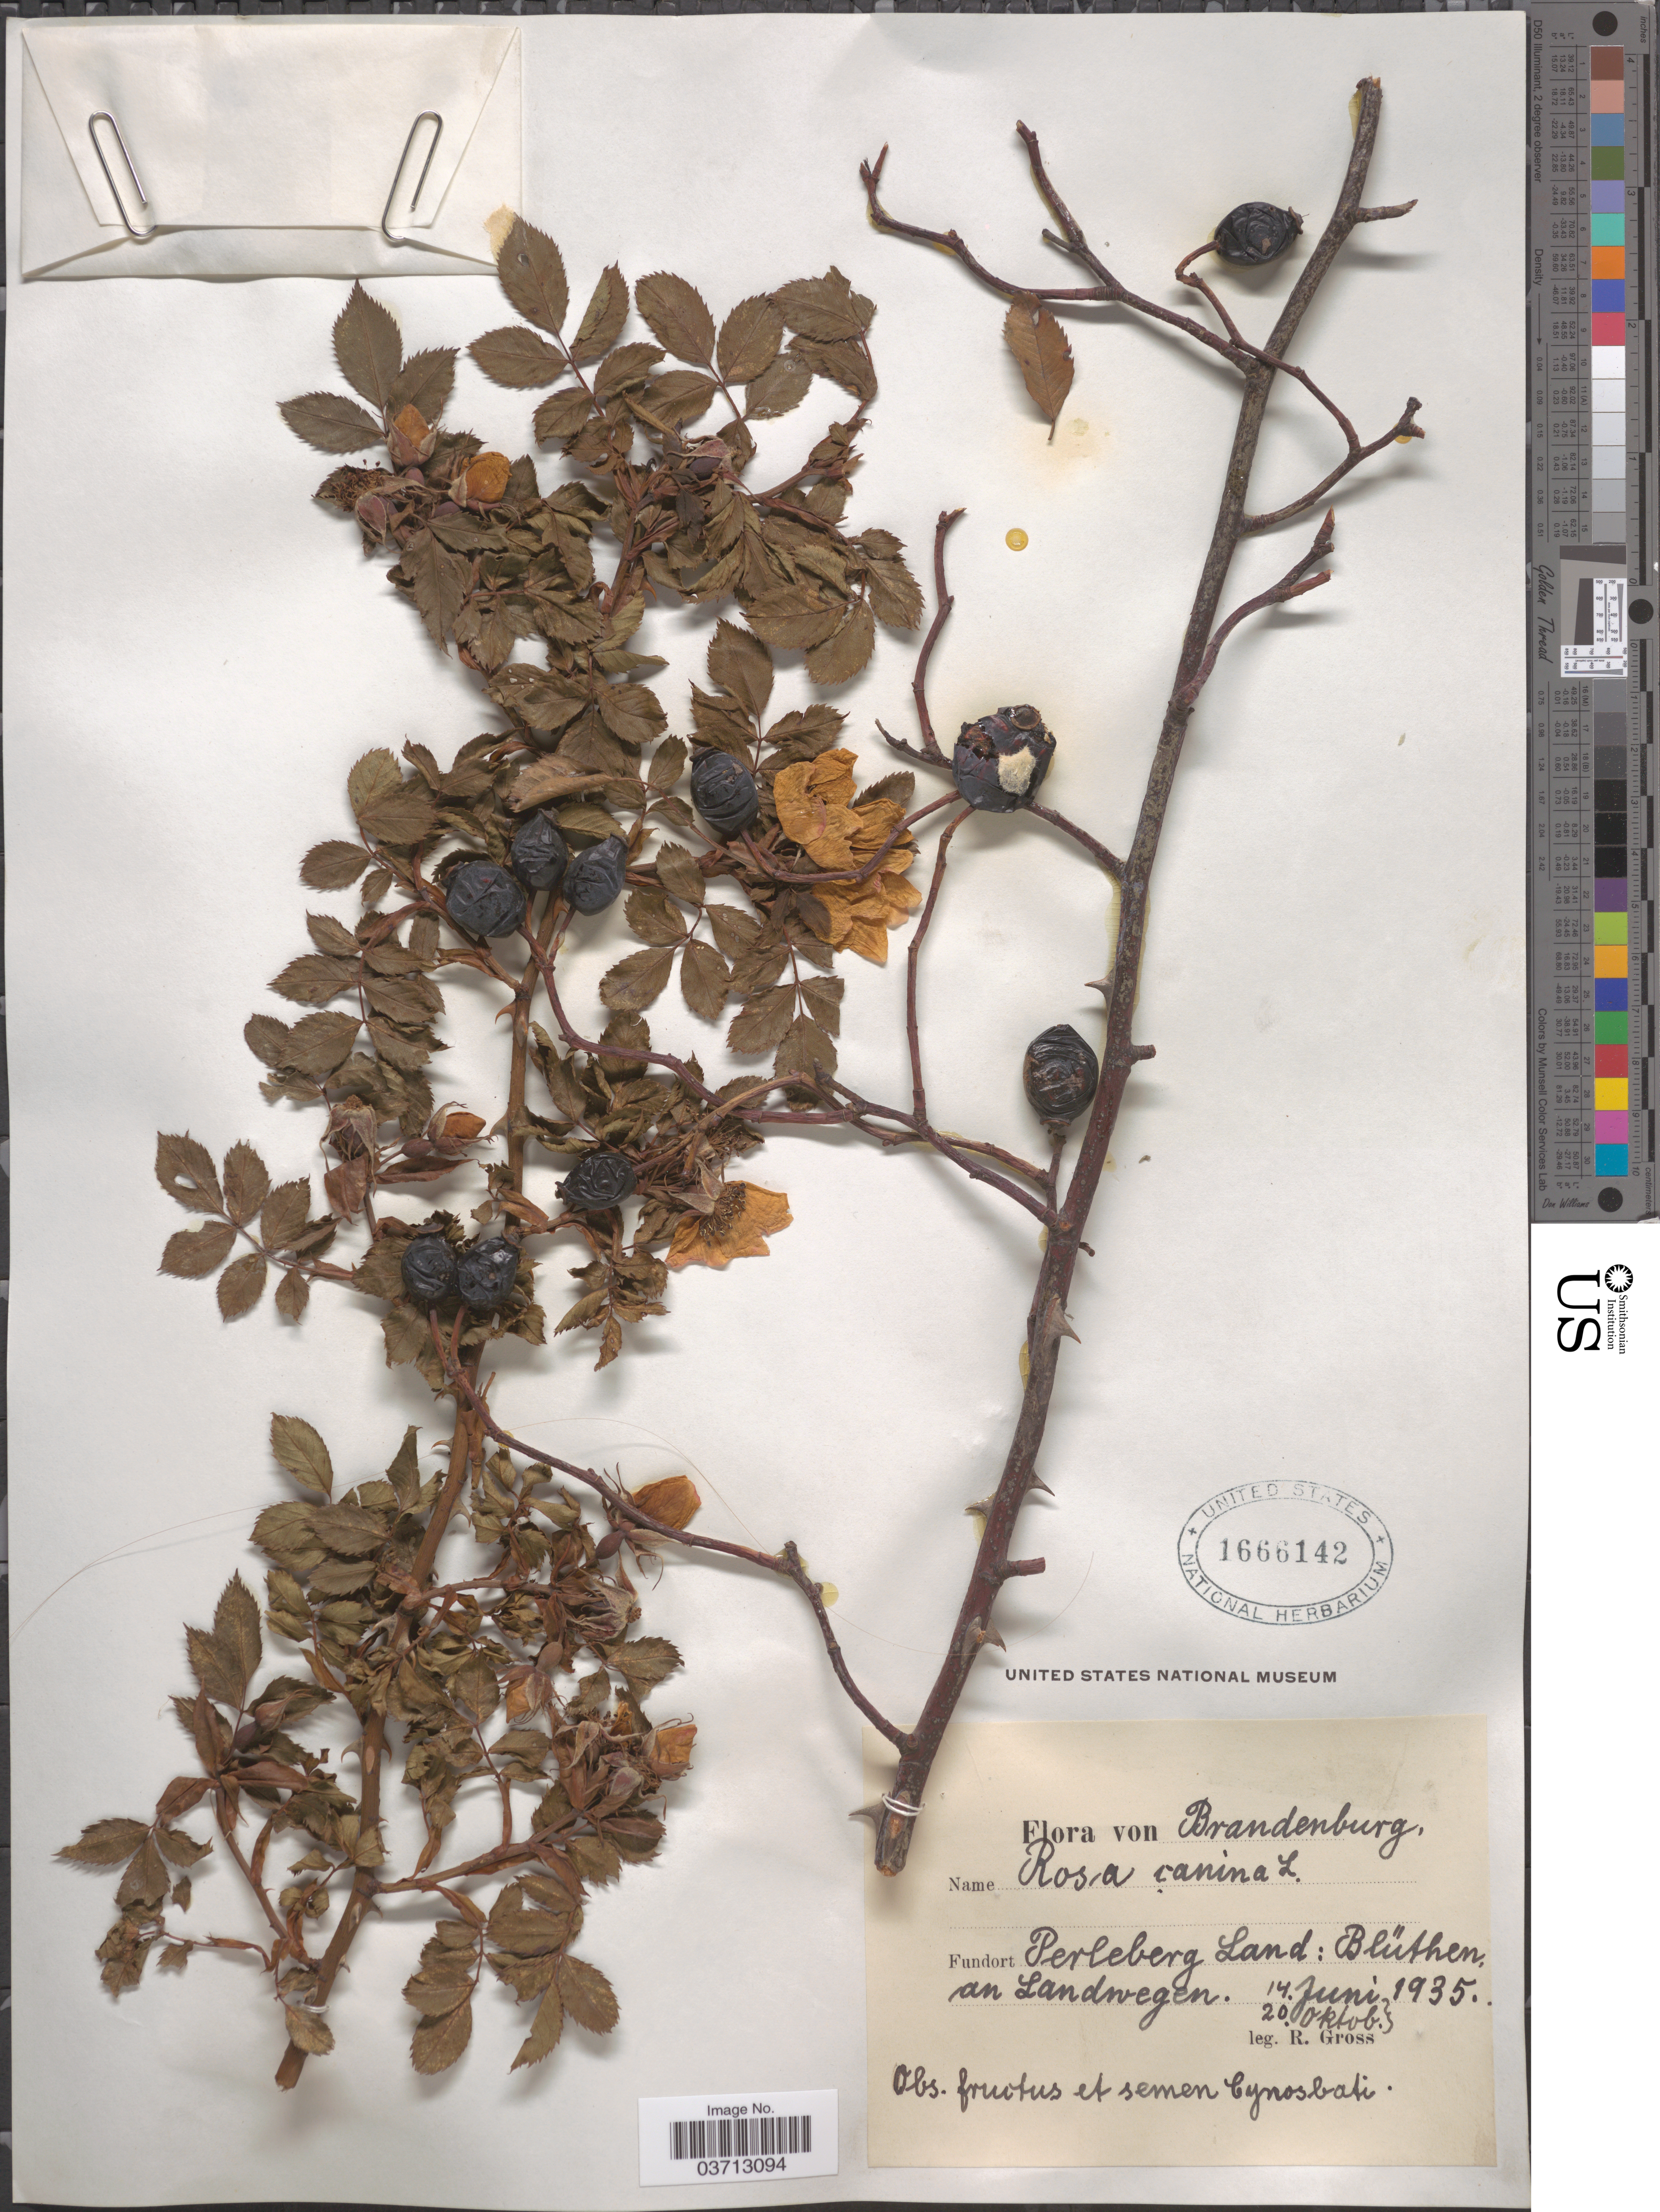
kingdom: Plantae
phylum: Tracheophyta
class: Magnoliopsida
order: Rosales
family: Rosaceae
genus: Rosa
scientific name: Rosa canina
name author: L.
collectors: R. Gross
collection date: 1935-06-14/1935-10-20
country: Germany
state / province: Brandenburg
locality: Perleberg Land: Blüthen an Landwegen.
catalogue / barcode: US 1666142